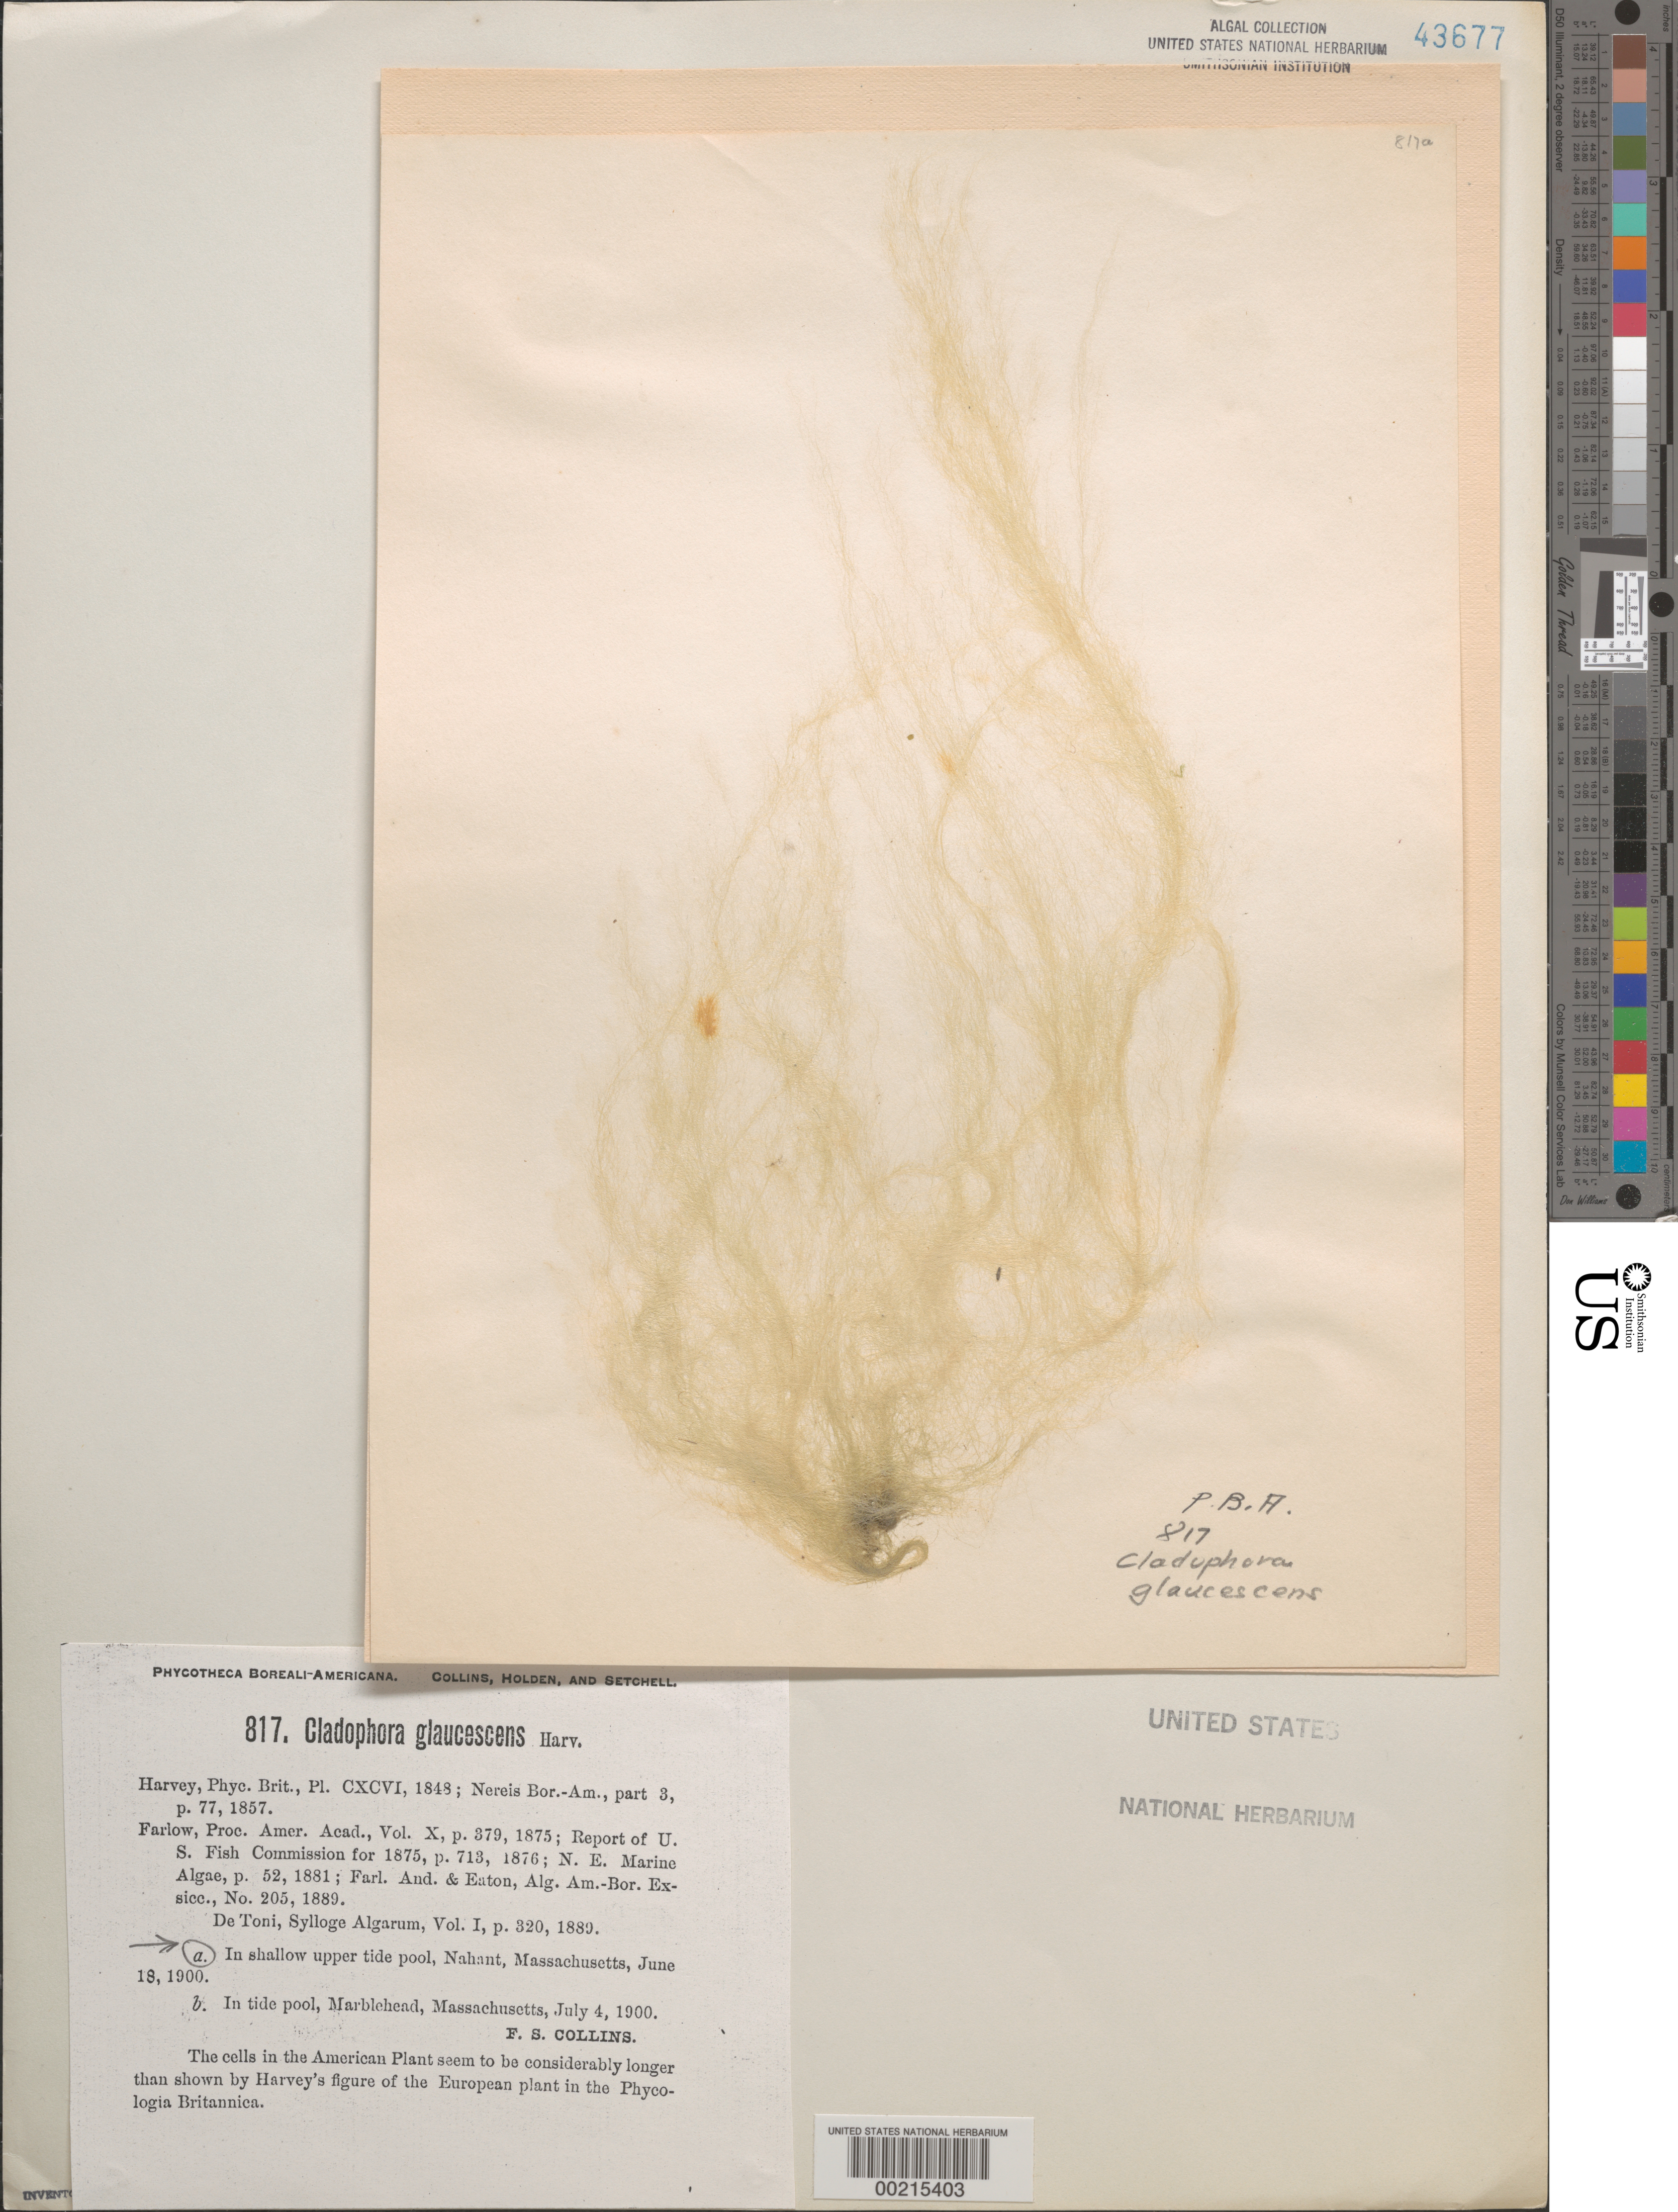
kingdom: Plantae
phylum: Chlorophyta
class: Ulvophyceae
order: Cladophorales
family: Cladophoraceae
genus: Cladophora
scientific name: Cladophora sericea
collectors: F. Collins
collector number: PB-A 817a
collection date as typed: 18 Jun 1900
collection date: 1900-06-18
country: United States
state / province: Massachusetts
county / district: Essex County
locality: Nahant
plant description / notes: Collins, Holden & Setchell, Phycotheca Boreali-Americana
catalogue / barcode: US 43677